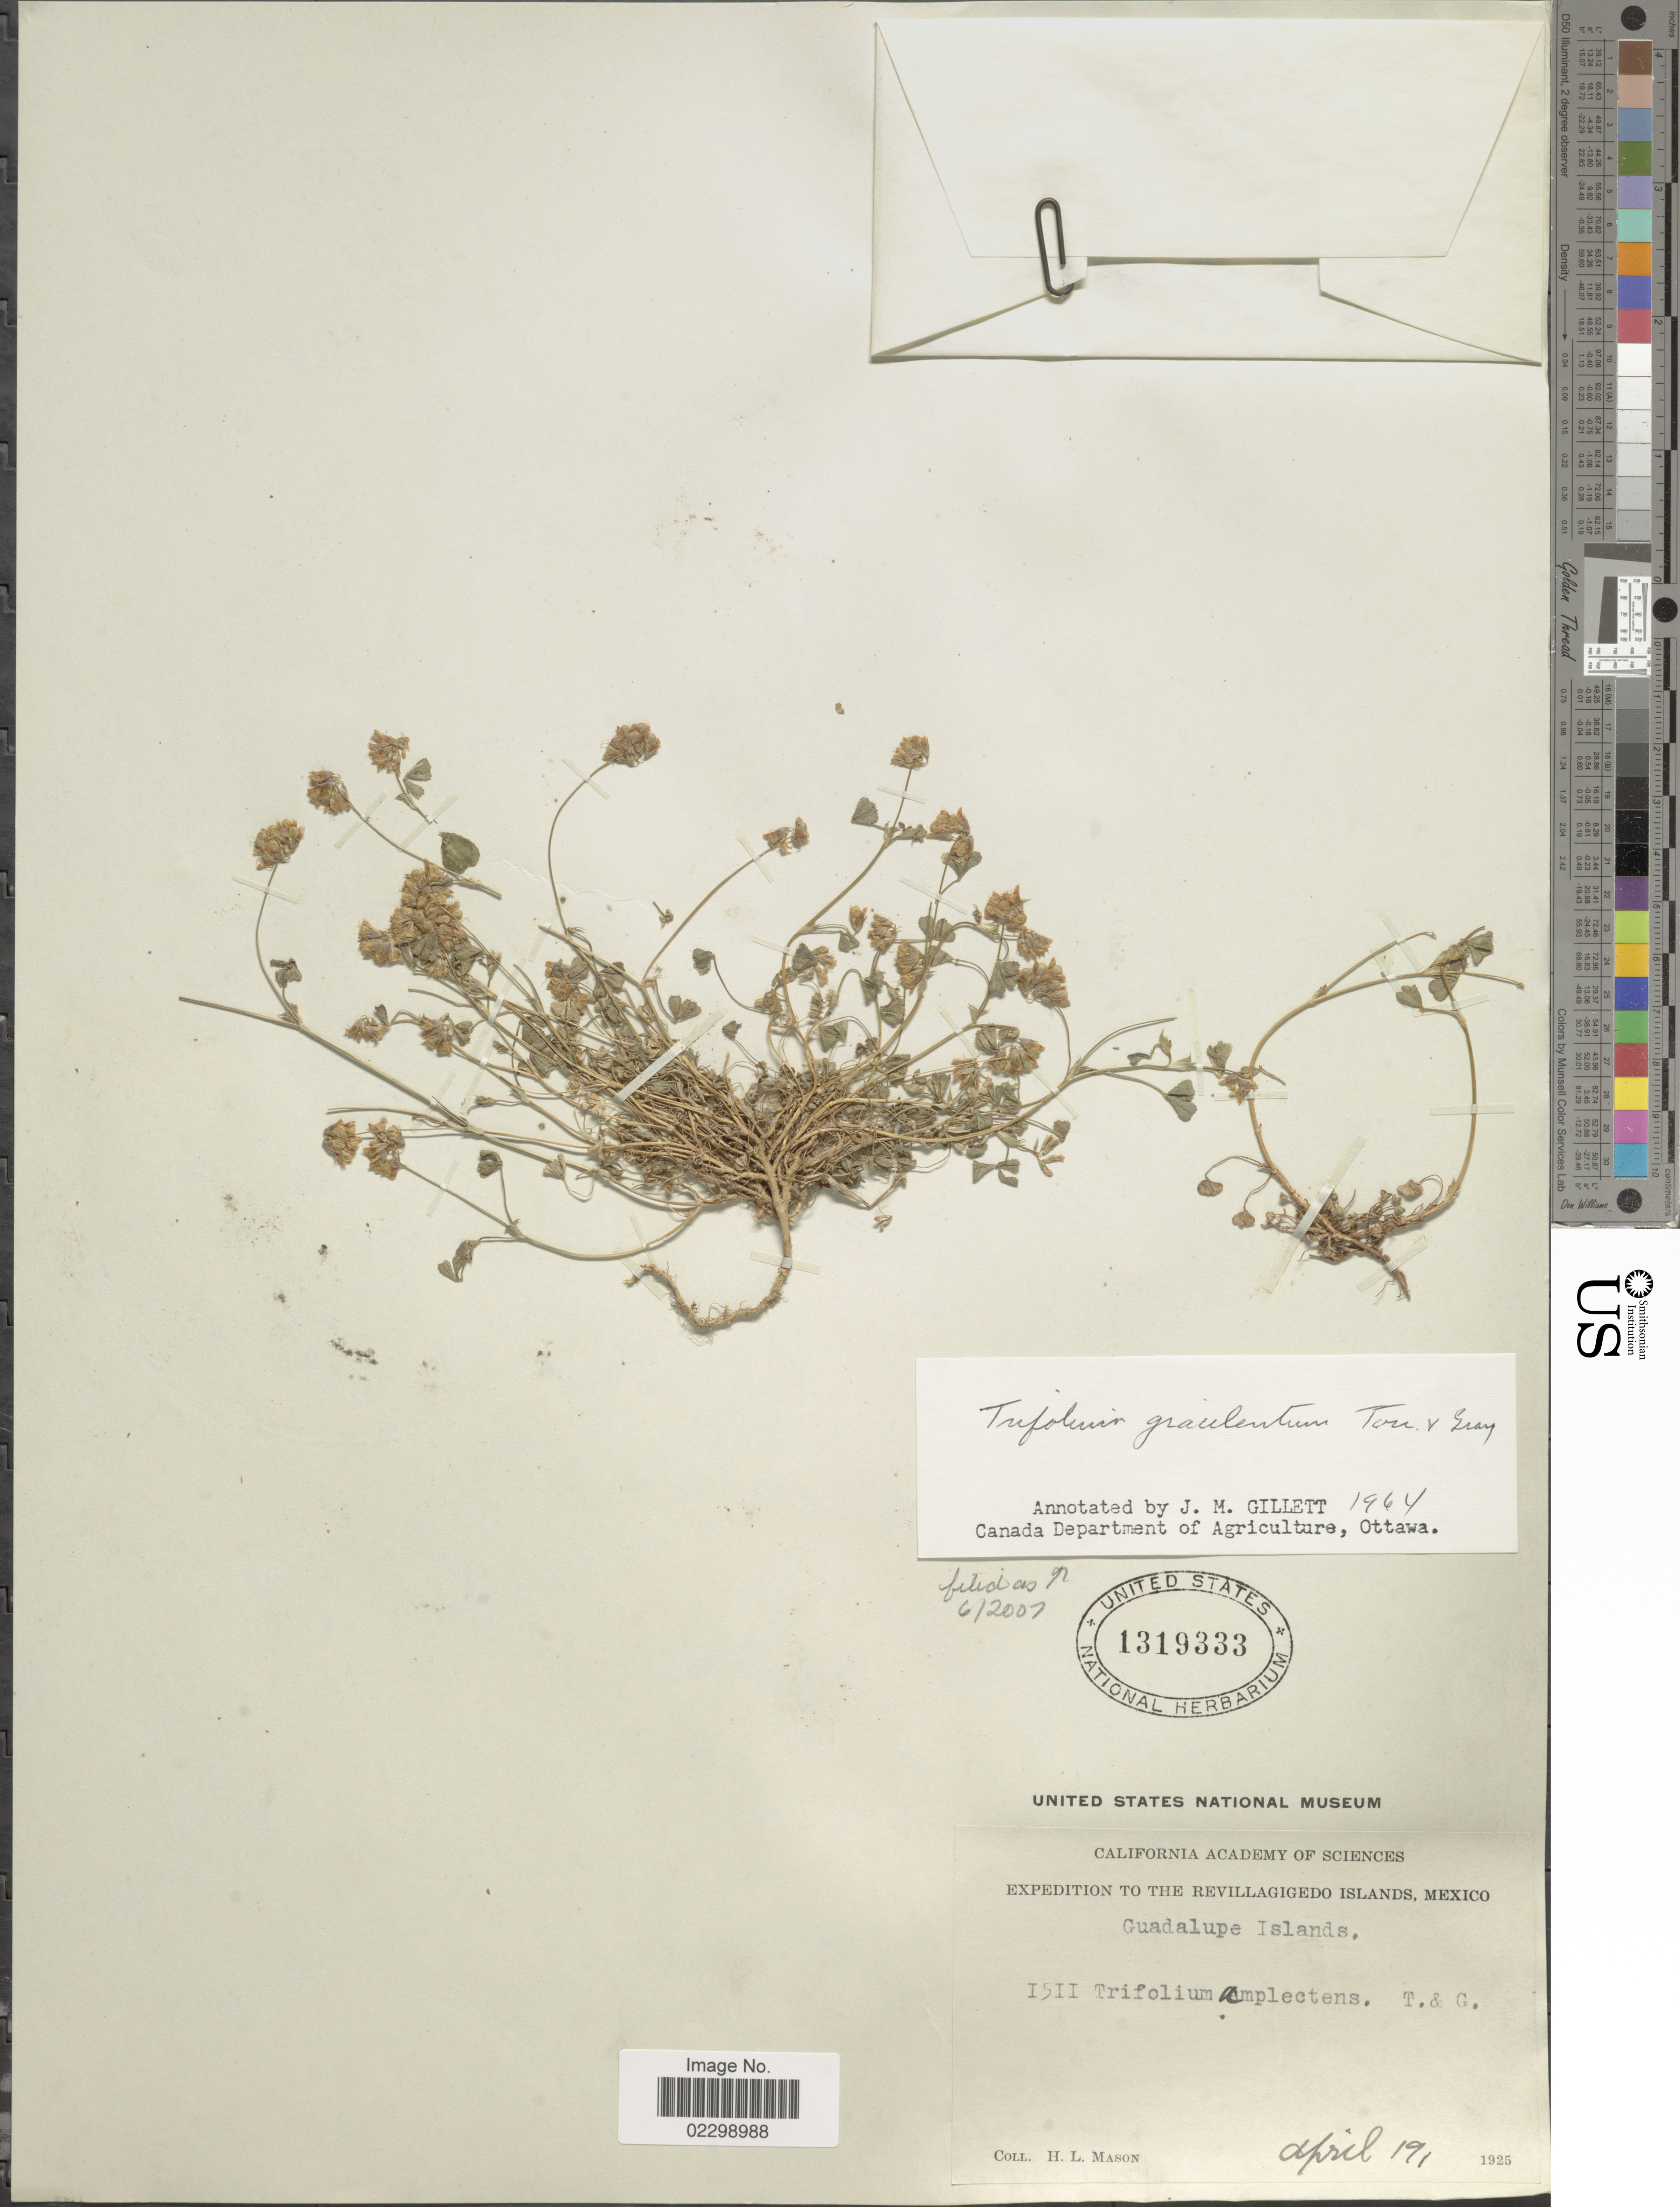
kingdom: Plantae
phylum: Tracheophyta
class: Magnoliopsida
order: Fabales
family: Fabaceae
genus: Trifolium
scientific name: Trifolium gracilentum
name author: Torr. & A. Gray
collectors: H. L. Mason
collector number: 1511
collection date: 1925-04-19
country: Mexico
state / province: Baja California Norte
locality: Guadalupe Islands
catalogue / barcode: US 1319333